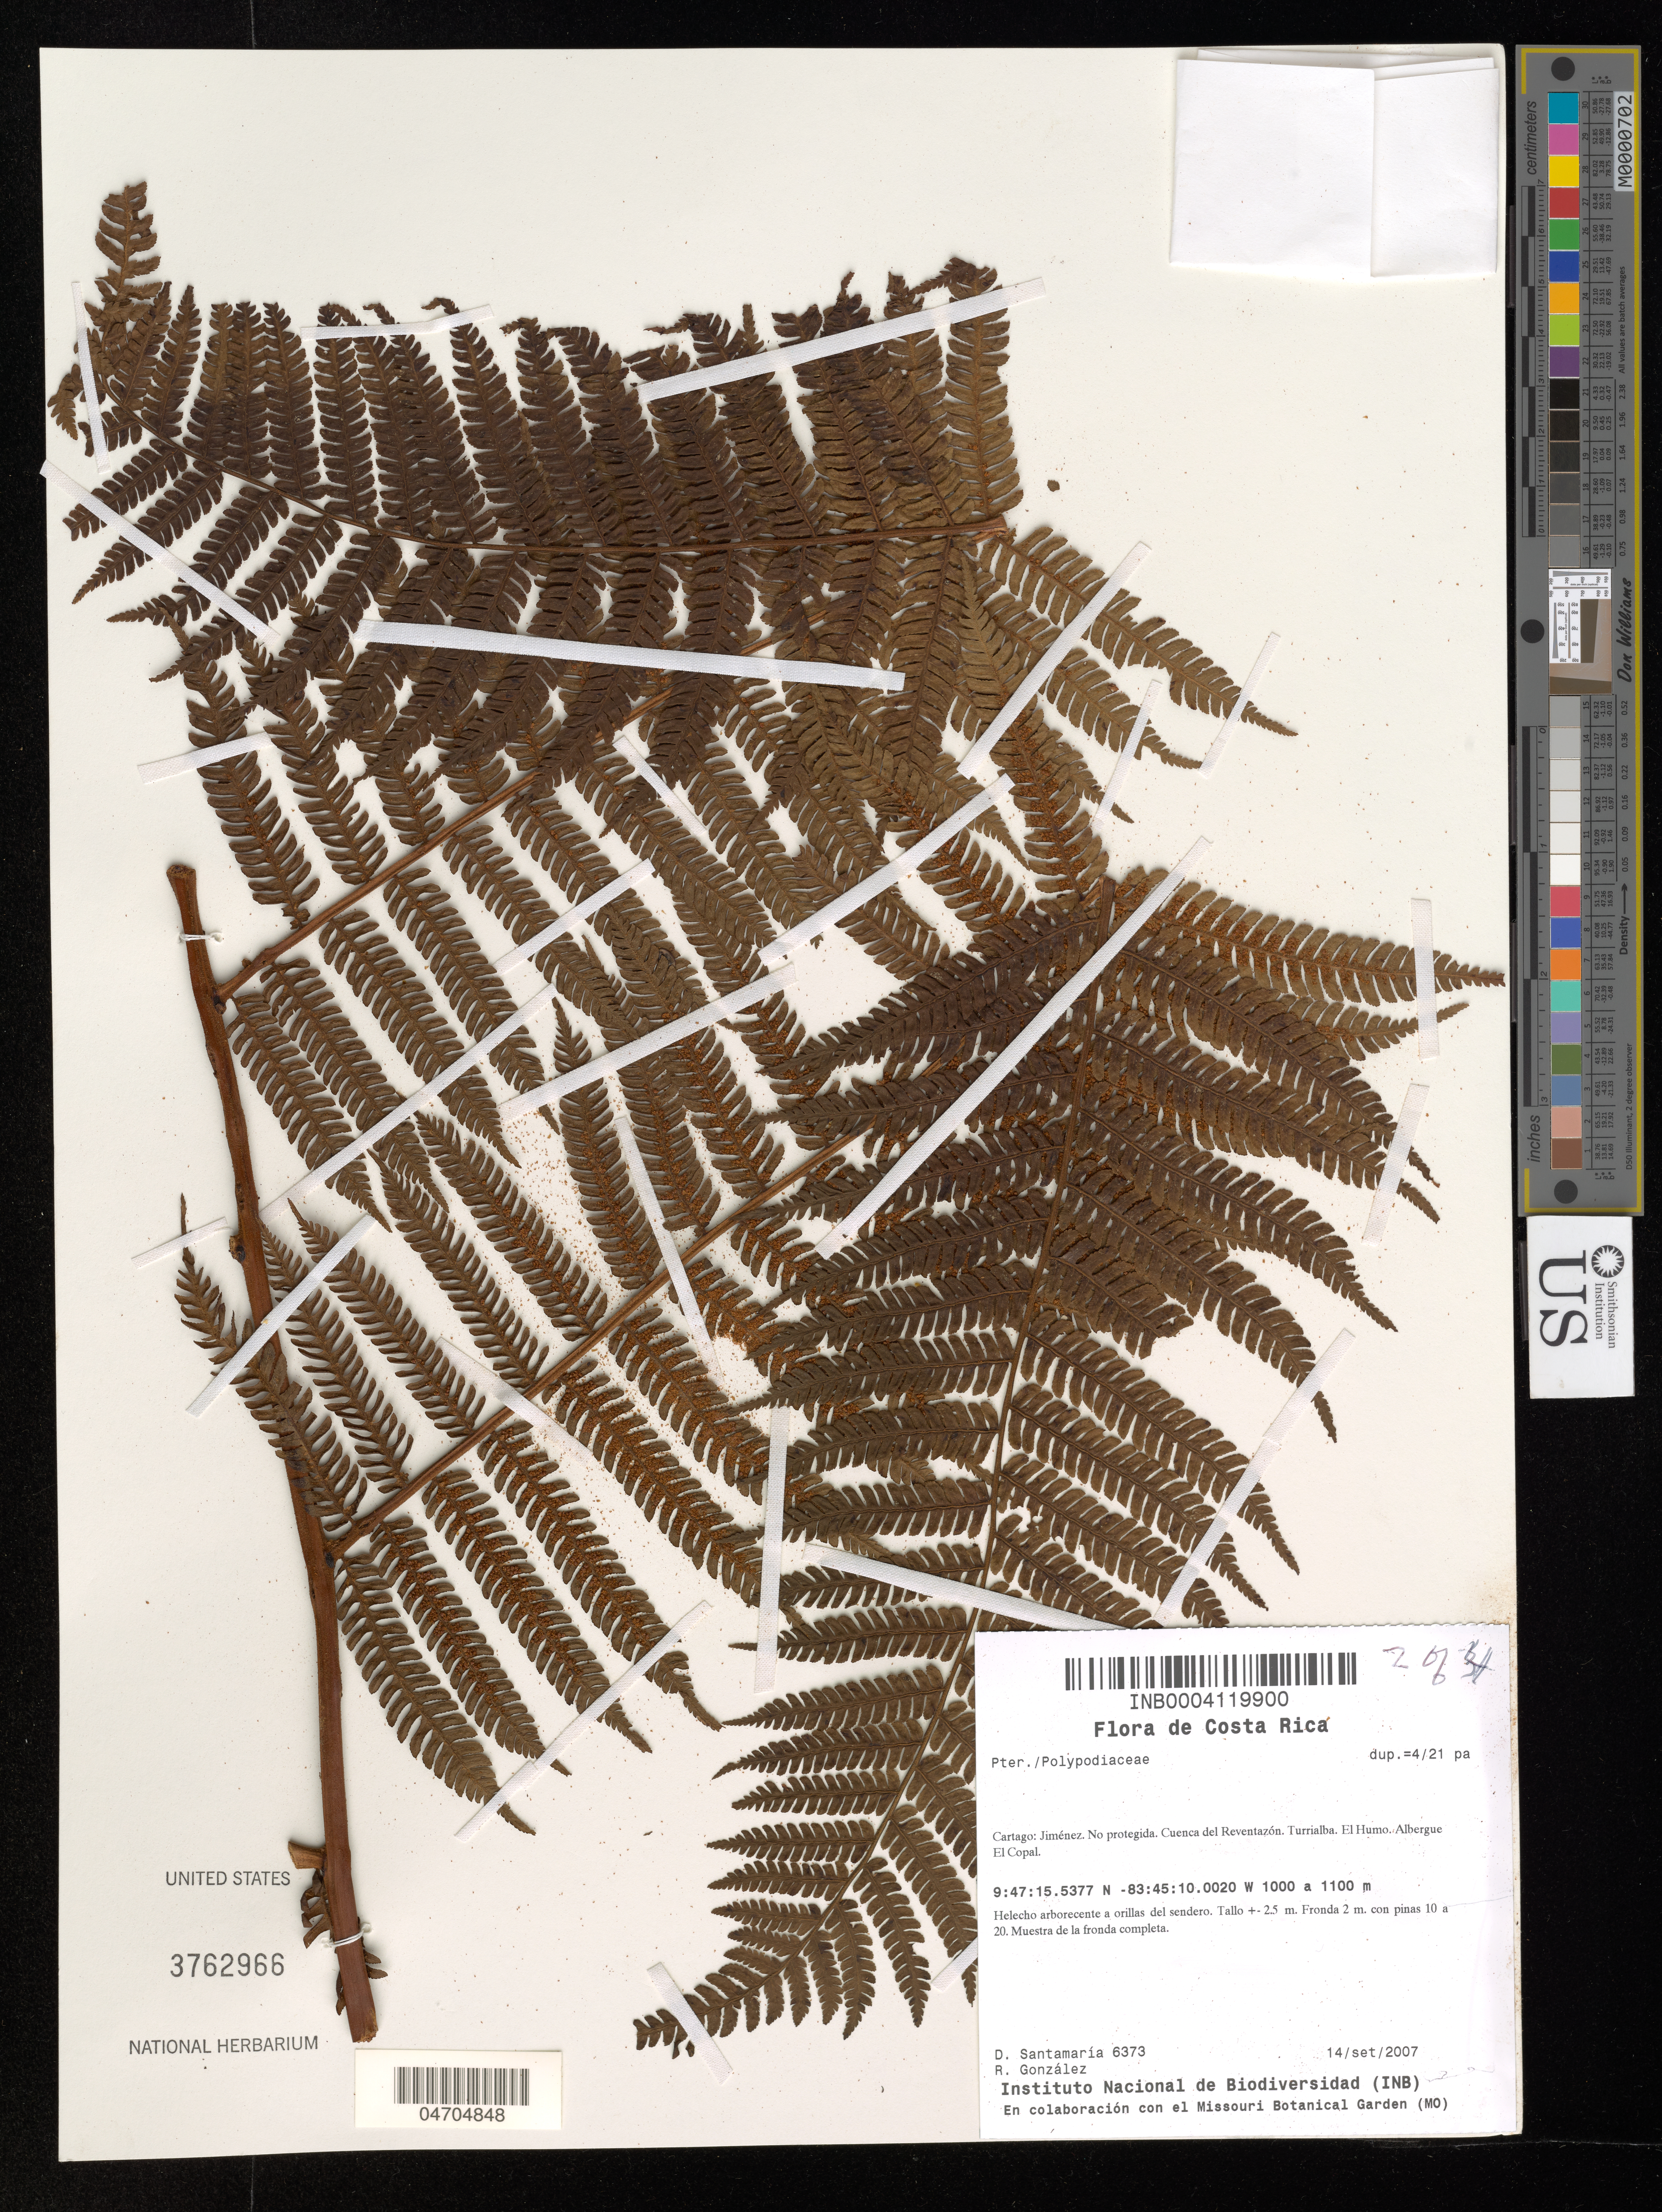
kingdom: Plantae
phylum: Tracheophyta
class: Magnoliopsida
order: Caryophyllales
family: Polygonaceae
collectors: D. Santamaria & R. Gonzalez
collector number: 6373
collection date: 2007-09-14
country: Costa Rica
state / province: Cartago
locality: Jiménez. No protegida. Cuenca del Reventazón. Turrialba. El Humo. Albergue El Copal.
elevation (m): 1000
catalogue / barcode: US 3762966